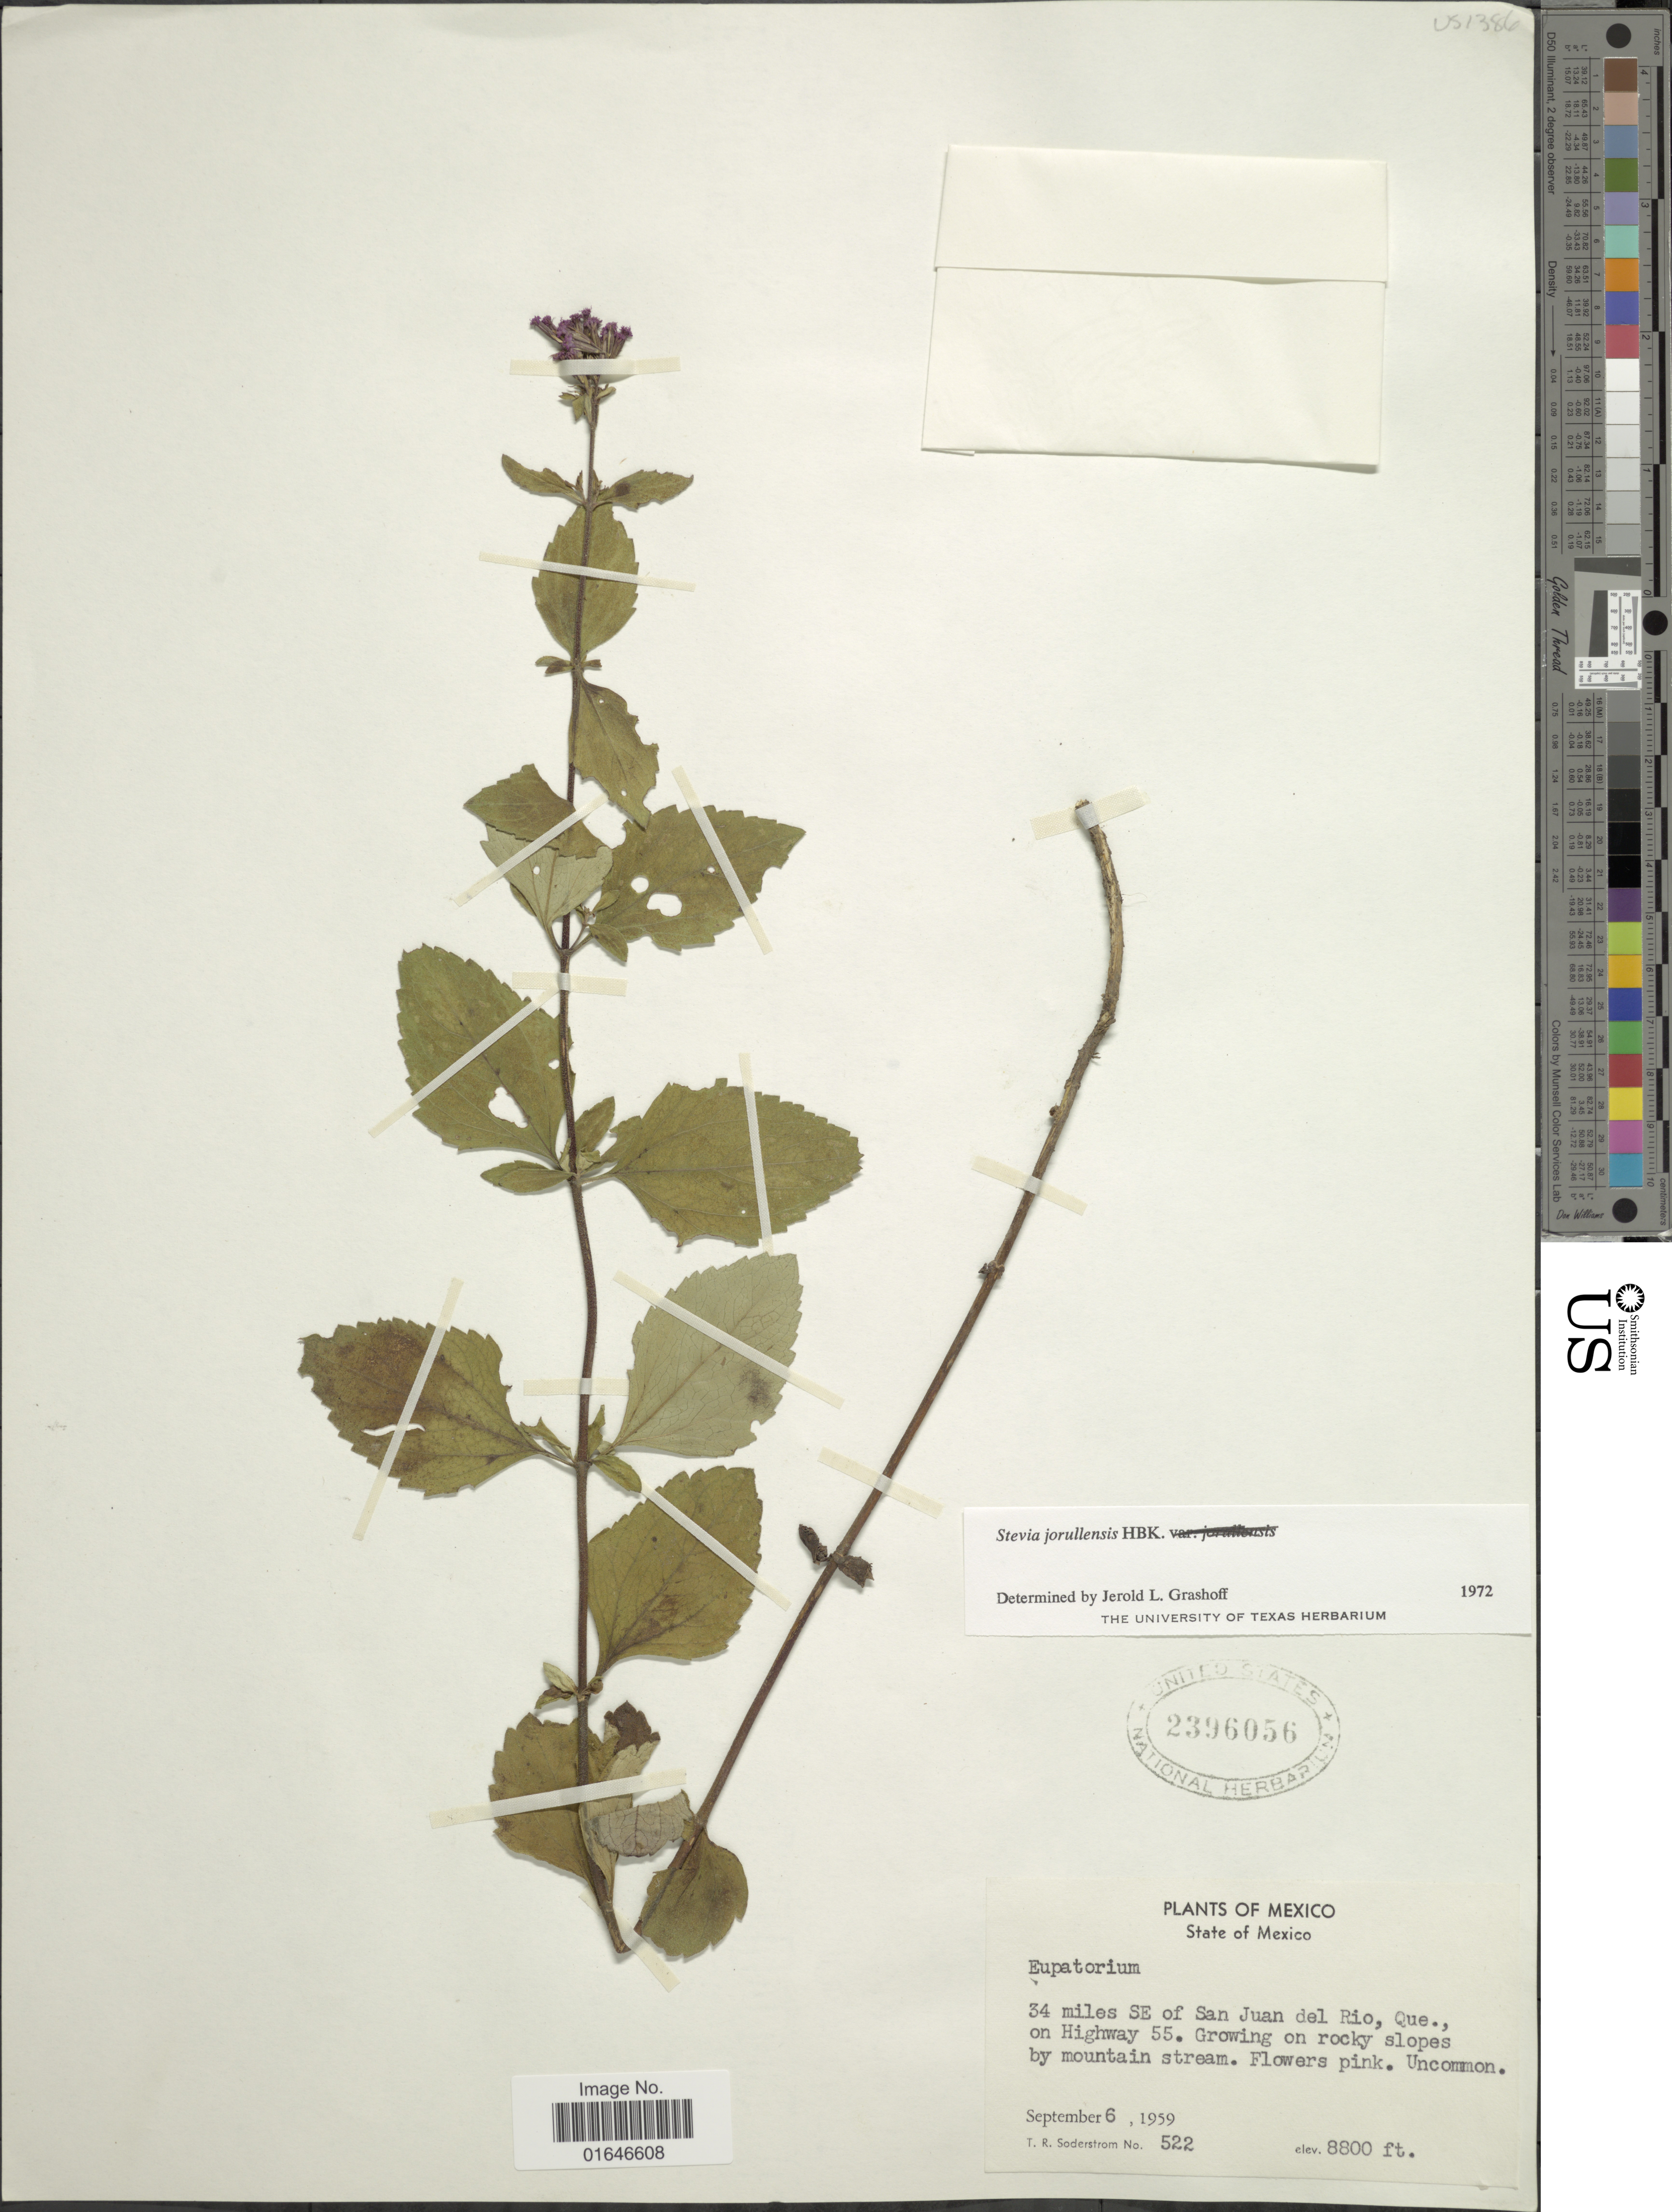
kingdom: Plantae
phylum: Tracheophyta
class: Magnoliopsida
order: Asterales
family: Asteraceae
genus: Stevia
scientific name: Stevia jorullensis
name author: Kunth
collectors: T. R. Soderstrom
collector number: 522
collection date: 1959-09-06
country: Mexico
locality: State of Mexico, 34 miles SE of San Juan del Rio, Que on Highway 55.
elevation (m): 2682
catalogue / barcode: US 2396056